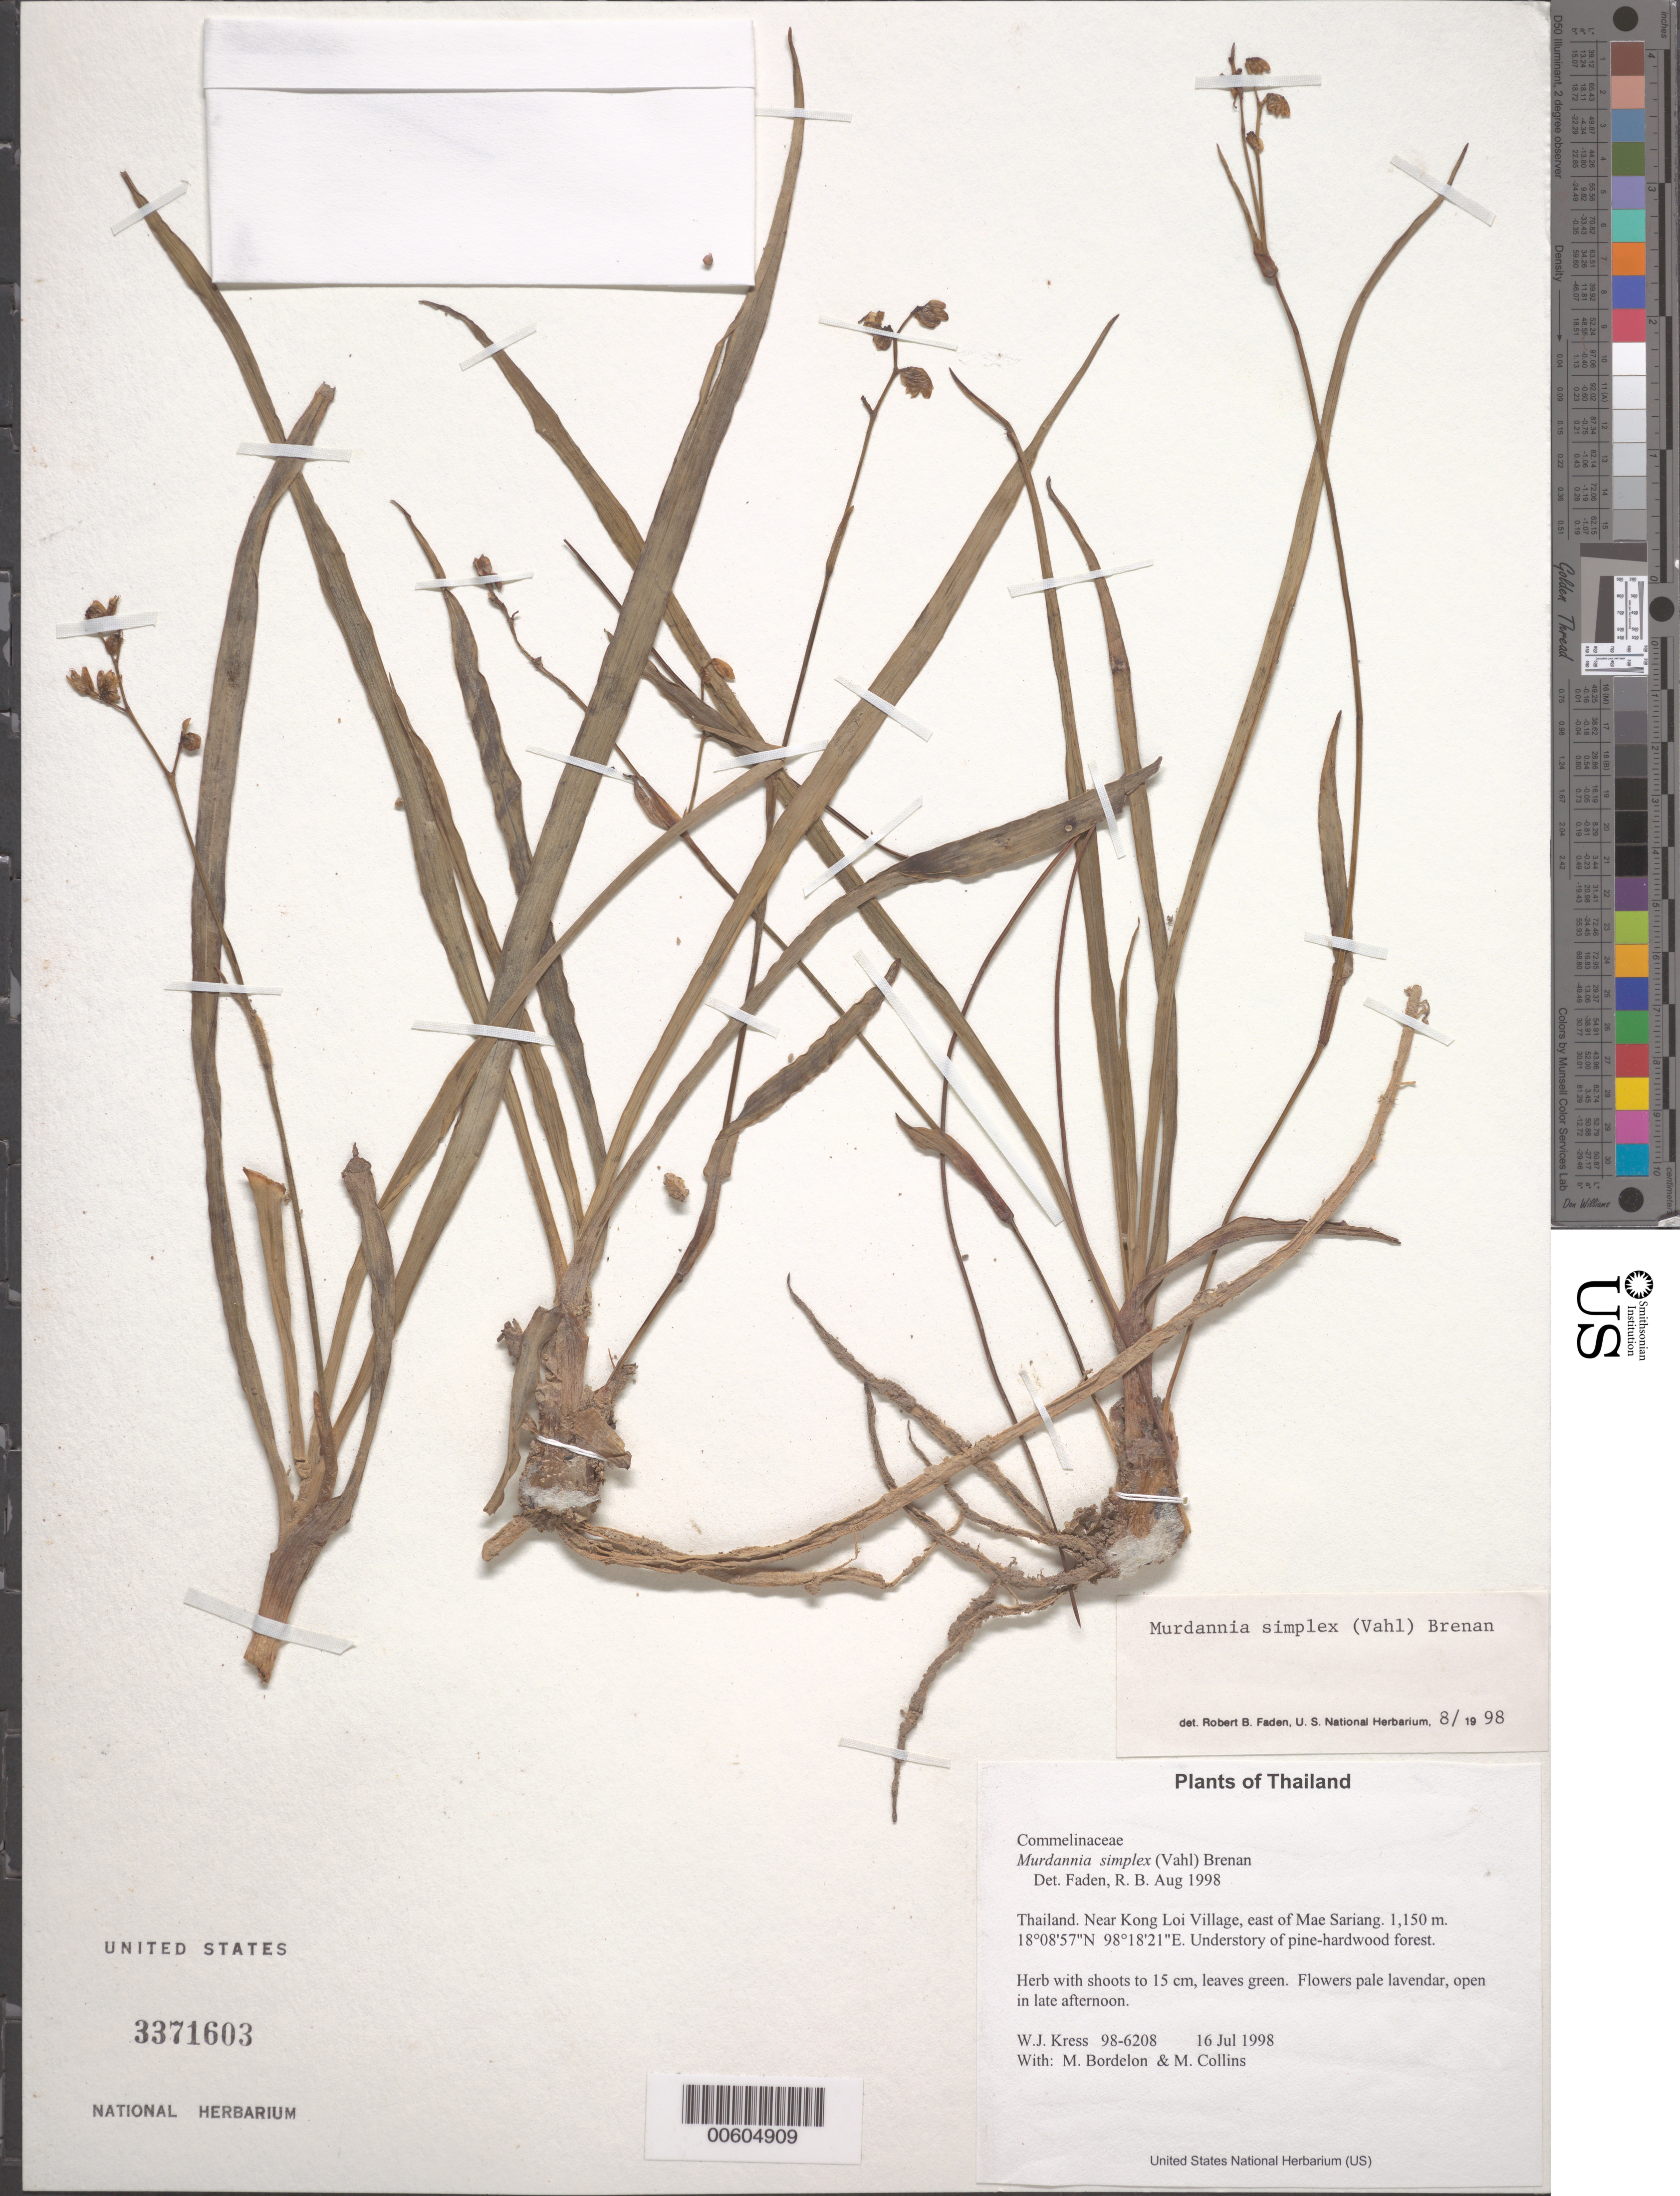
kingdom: Plantae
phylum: Tracheophyta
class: Liliopsida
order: Commelinales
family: Commelinaceae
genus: Murdannia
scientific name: Murdannia simplex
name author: (Vahl) Brenan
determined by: Faden, Robert B., (US), Smithsonian Institution - National Museum of Natural History (UNITED STATES)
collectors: W. J. Kress, M. Bordelon & M. Collins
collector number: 98-6208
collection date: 1998-07-16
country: Thailand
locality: Near Kong Loi Village, east of Mae Sariang.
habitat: Understory of pine-hardwood forest.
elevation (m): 1150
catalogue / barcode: US 3371603